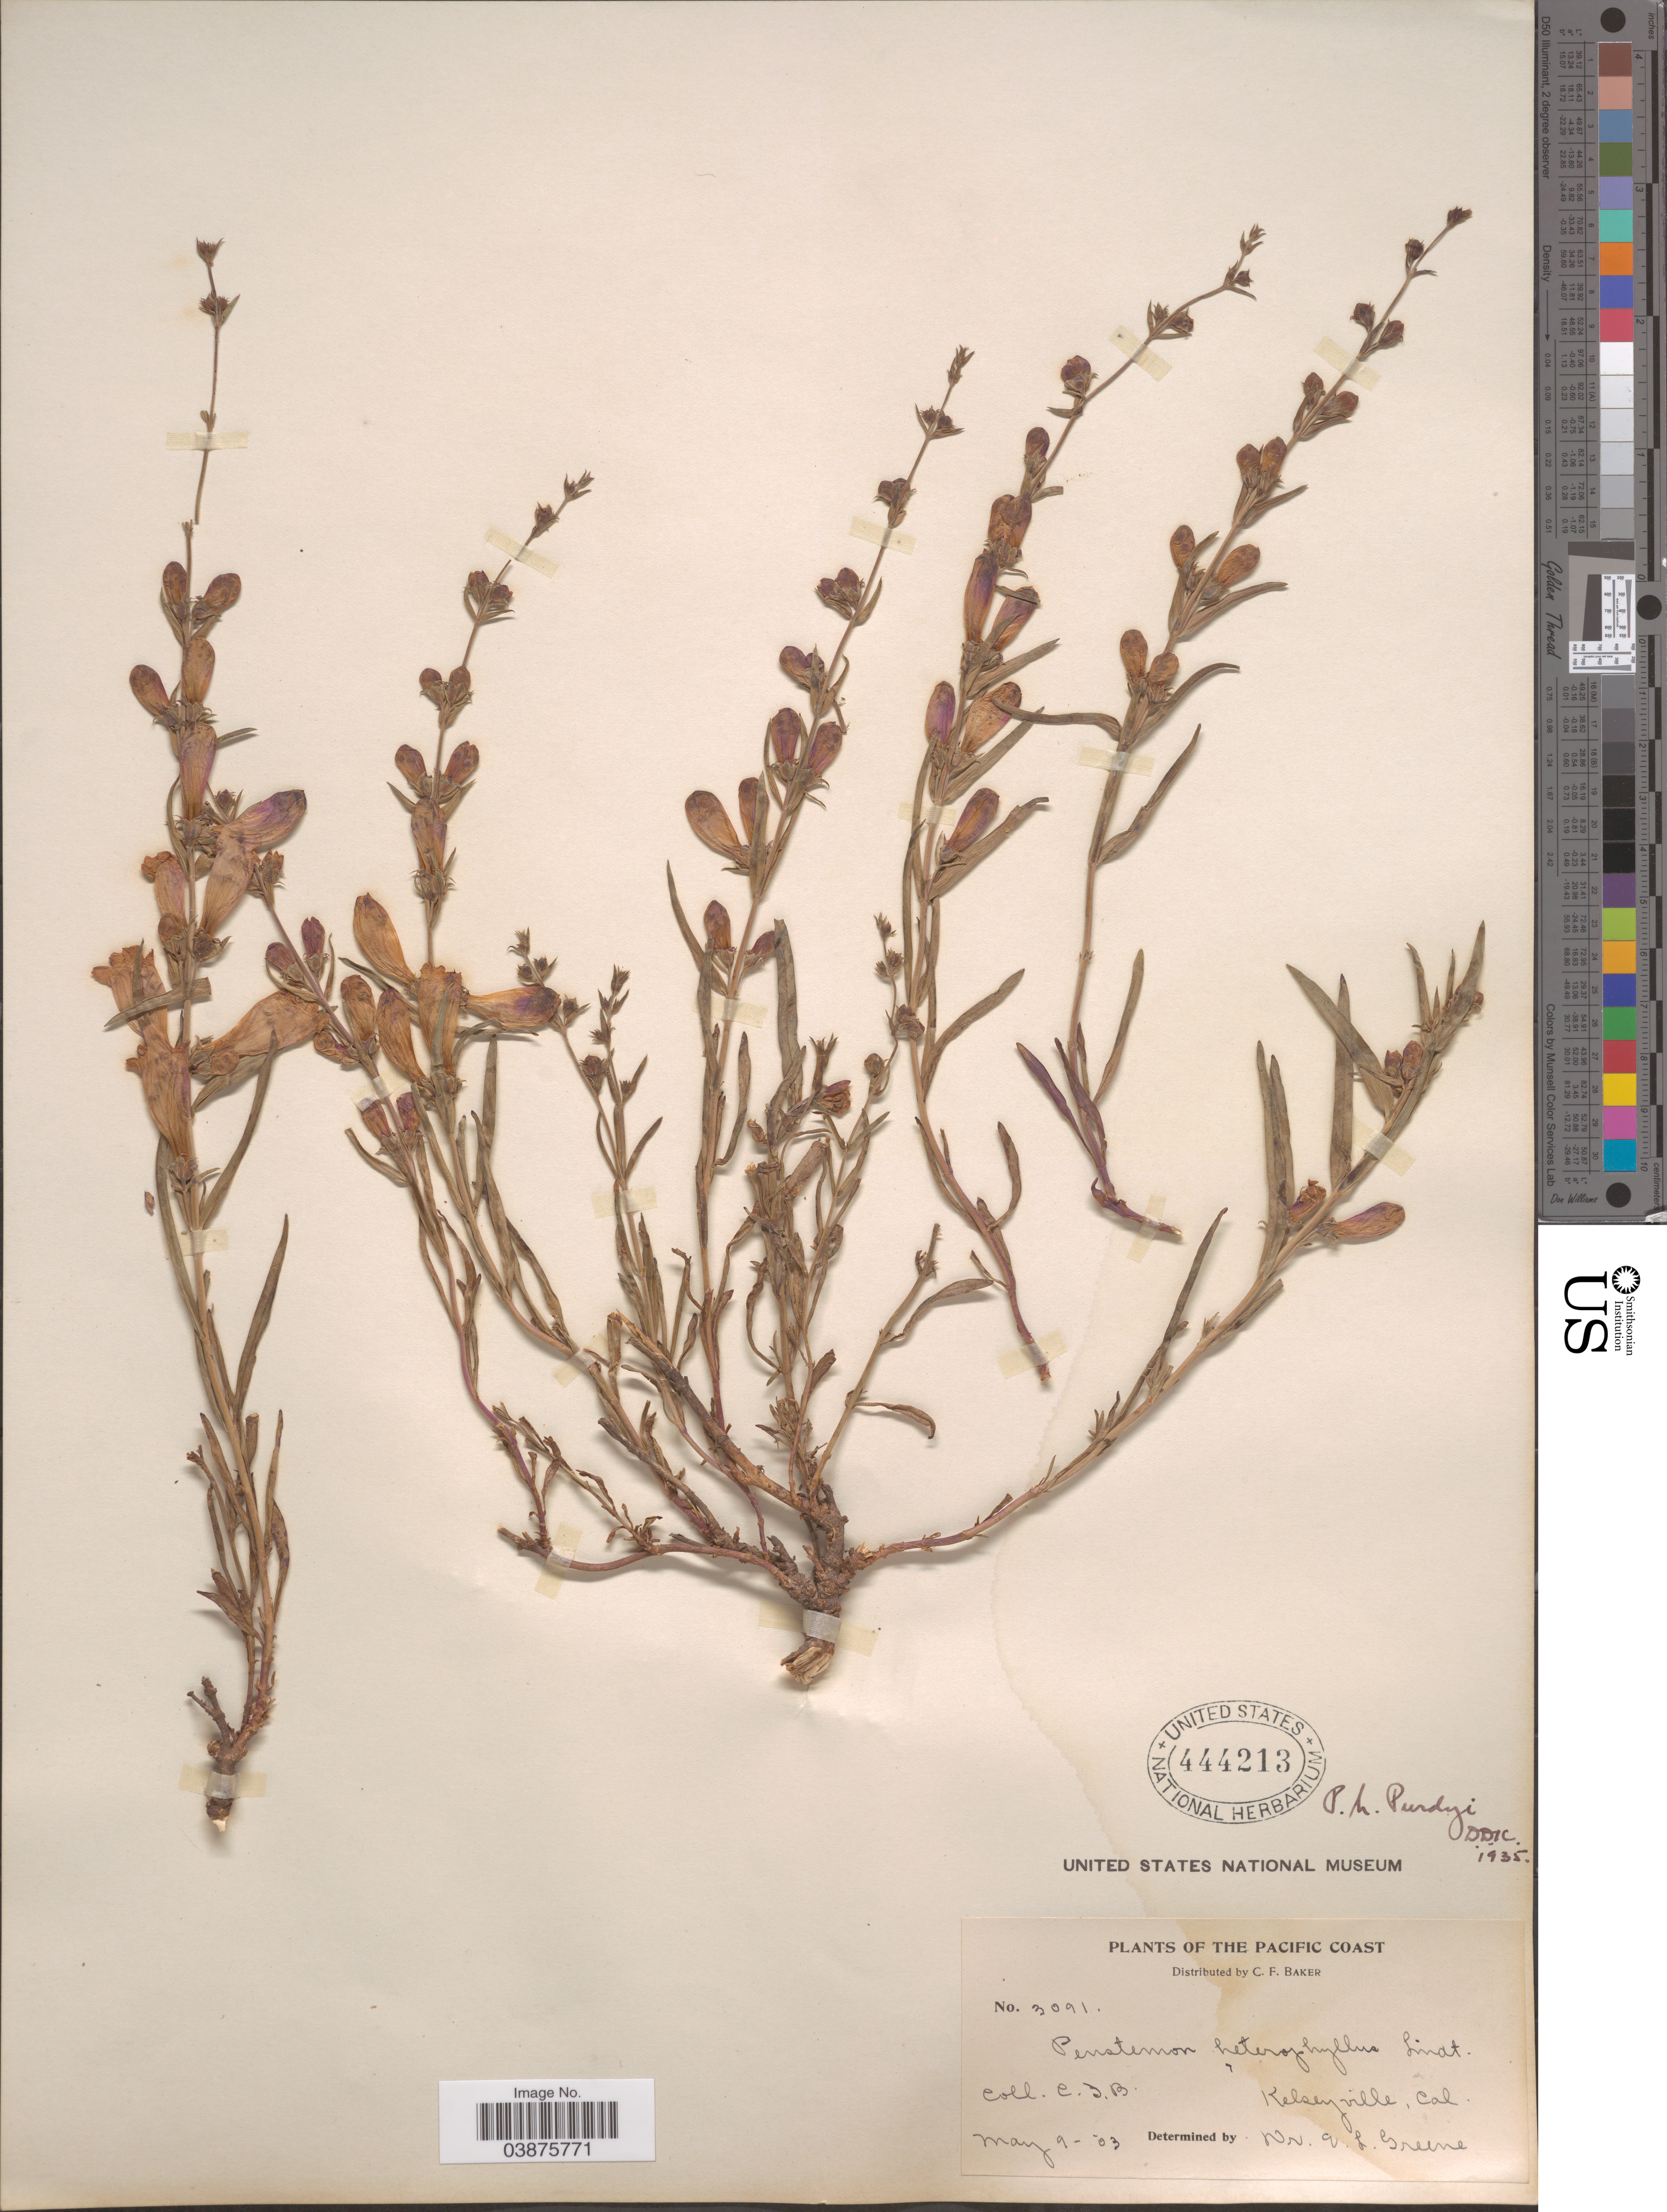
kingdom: Plantae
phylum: Tracheophyta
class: Magnoliopsida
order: Lamiales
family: Plantaginaceae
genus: Penstemon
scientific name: Penstemon heterophyllus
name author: Lindl.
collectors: C. F. Baker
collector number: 3091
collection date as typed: Transcribed d/m/y: 9/5/3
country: United States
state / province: California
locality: Pacific Coast. Kelseyville.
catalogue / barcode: US 444213